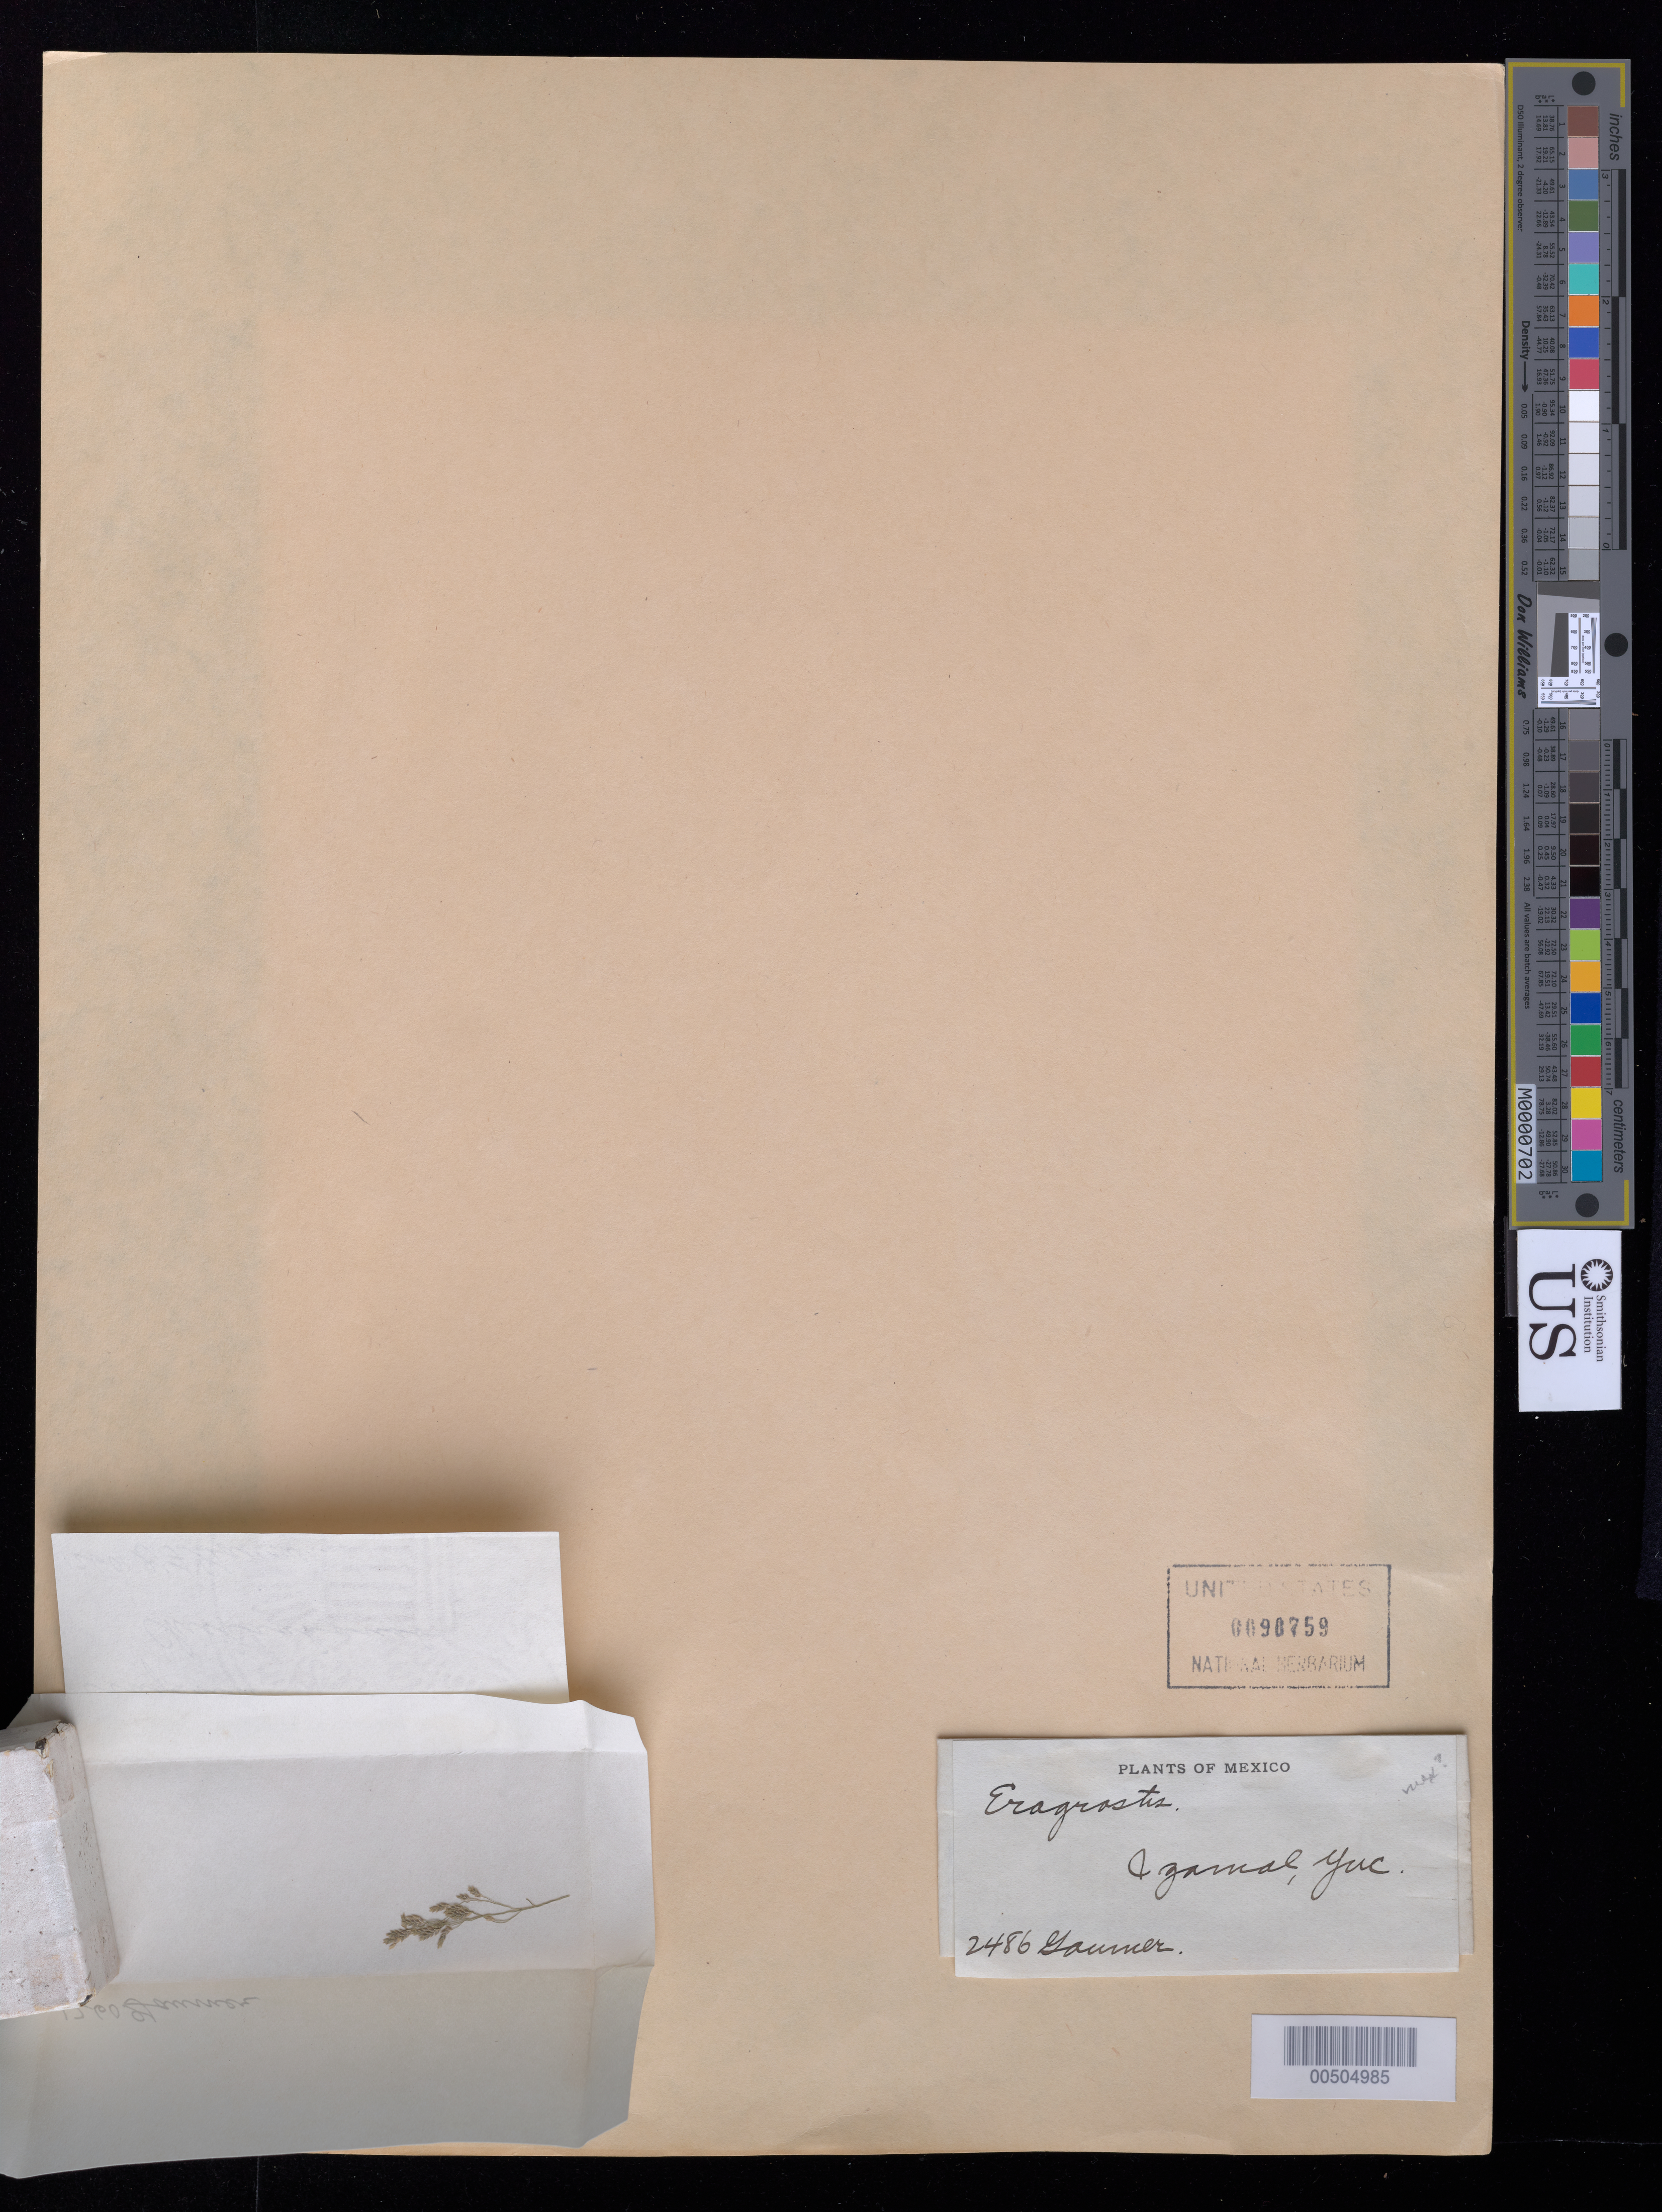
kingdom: Plantae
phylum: Tracheophyta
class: Liliopsida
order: Poales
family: Poaceae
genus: Eragrostis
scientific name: Eragrostis sp.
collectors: G. F. Gaumer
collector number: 1260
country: Mexico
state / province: Yucatan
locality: Chichankanab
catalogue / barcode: US 90760